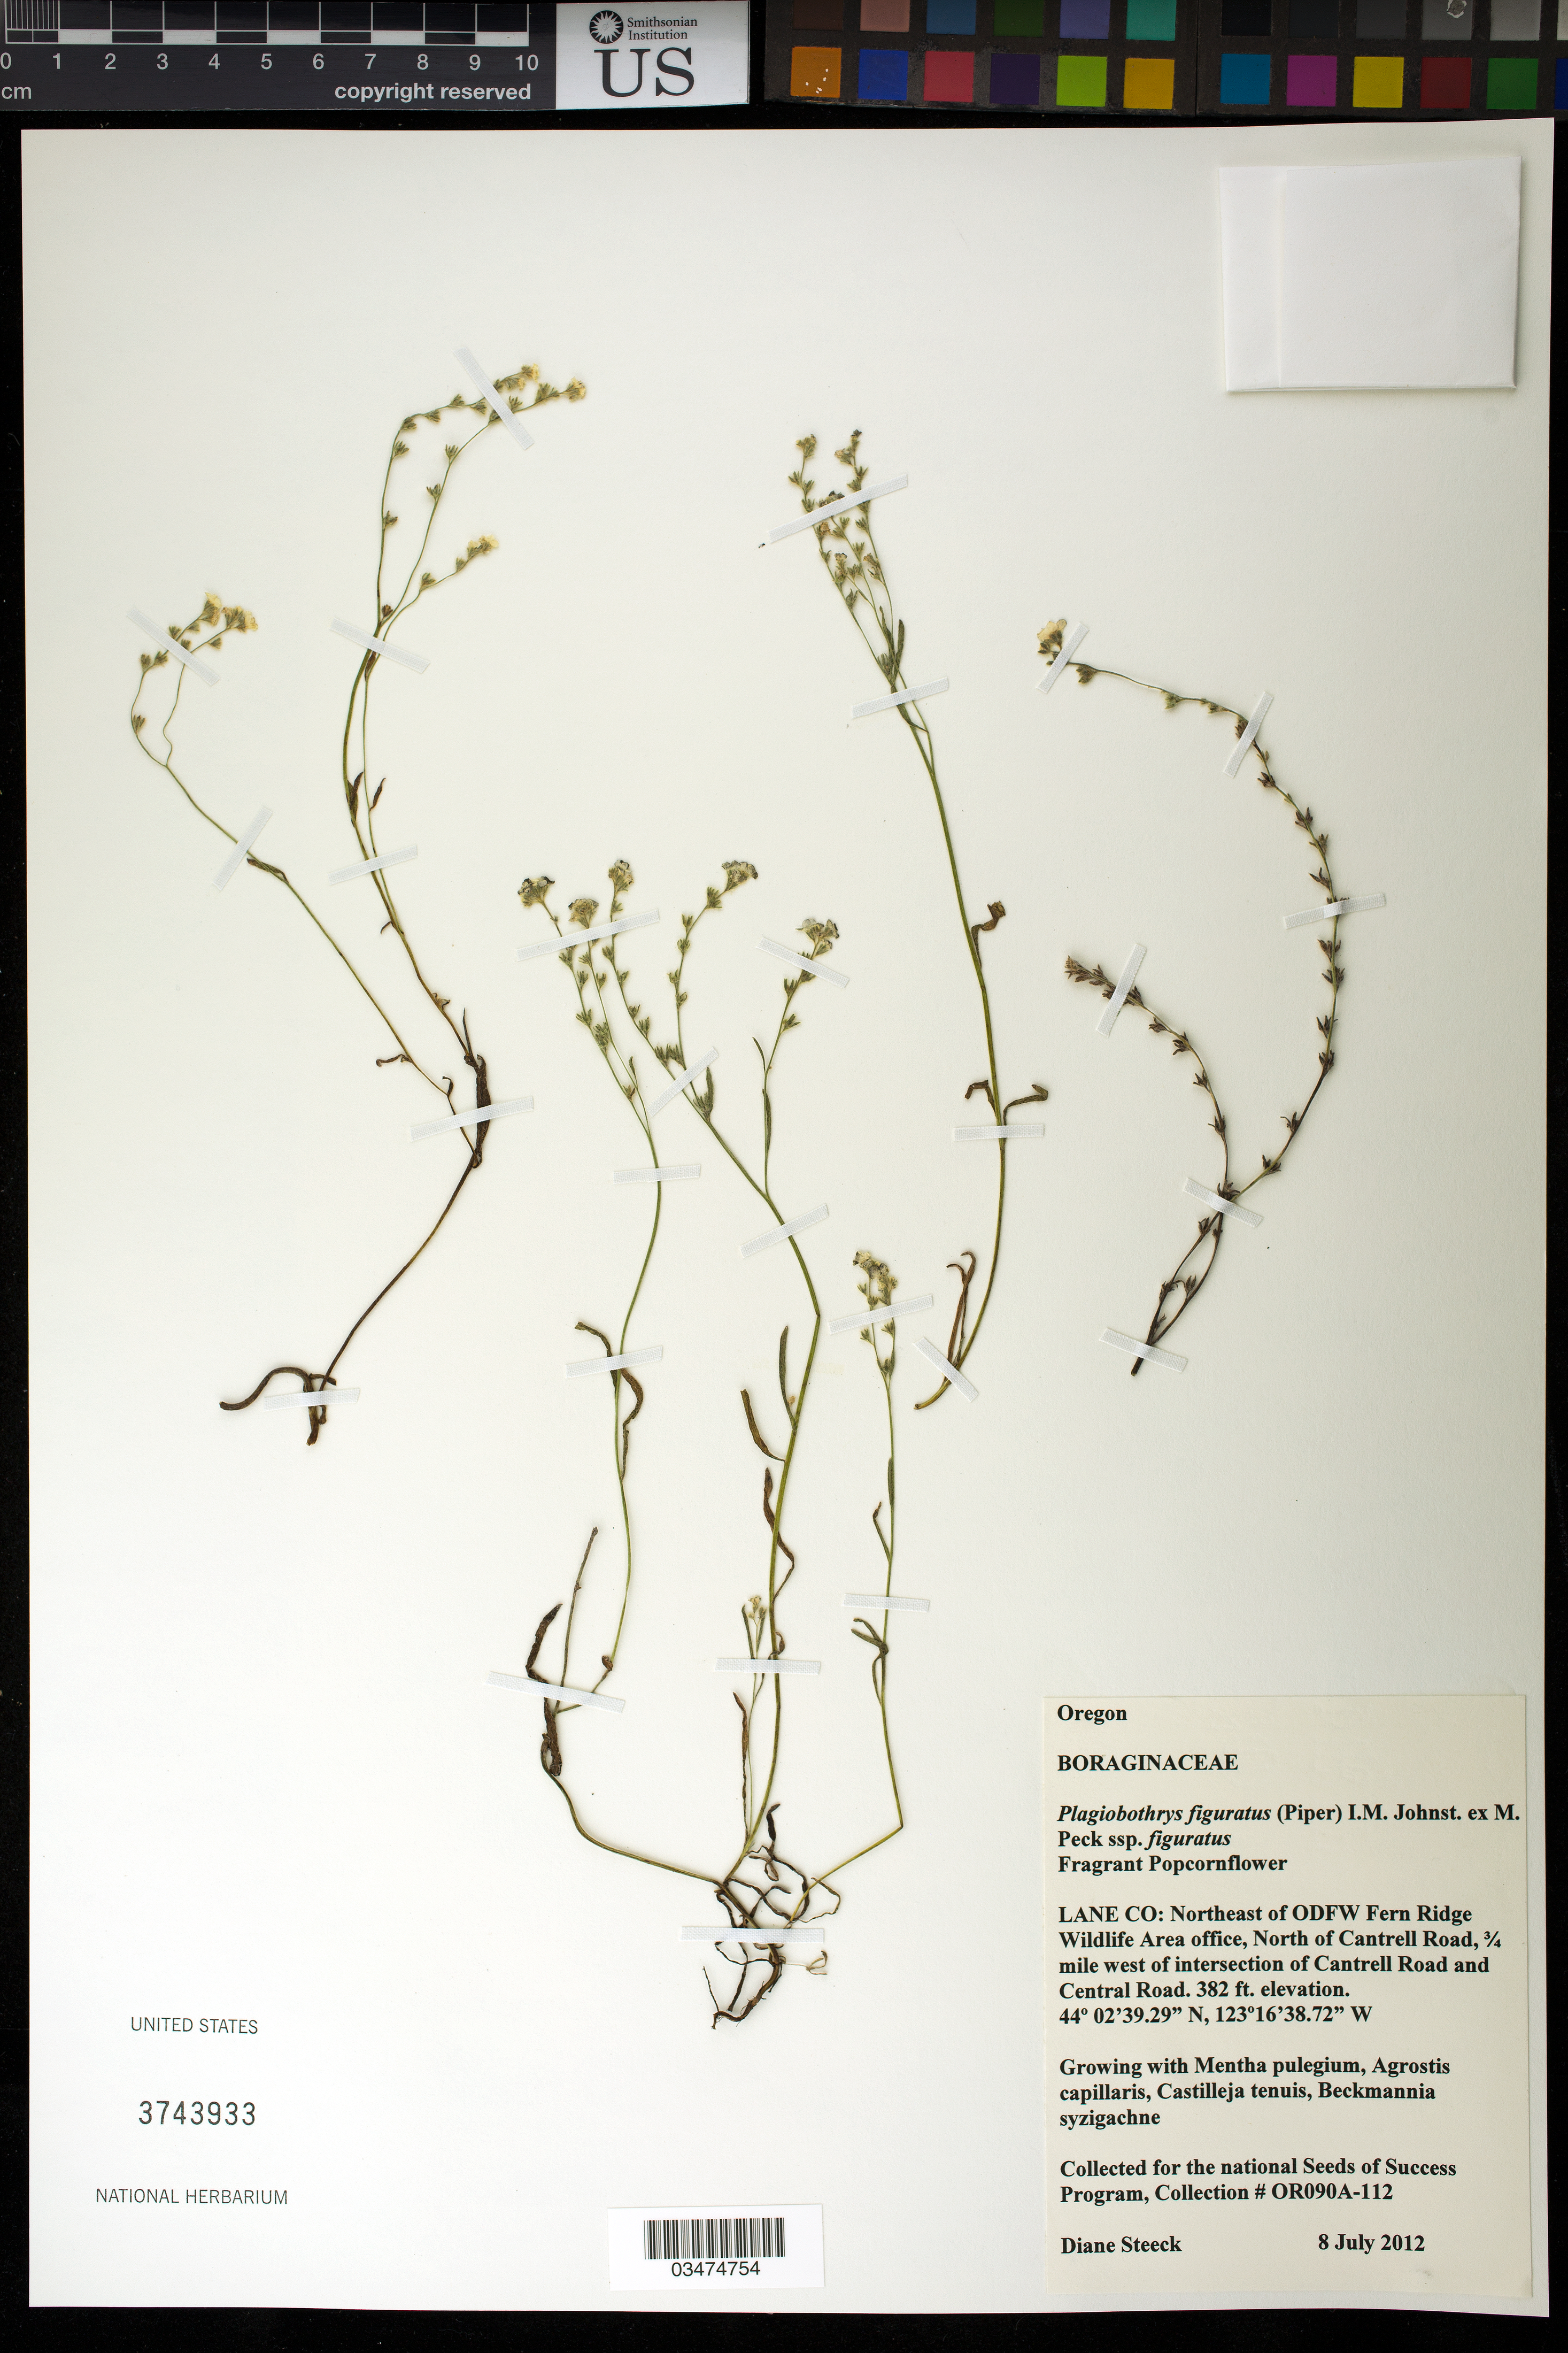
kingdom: Plantae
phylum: Tracheophyta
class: Magnoliopsida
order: Boraginales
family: Boraginaceae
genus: Plagiobothrys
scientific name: Plagiobothrys figuratus subsp. figuratus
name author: (Piper) I.M. Johnst. ex M. Peck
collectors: D. Steeck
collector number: OR090A-112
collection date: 2012-07-08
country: United States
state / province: Oregon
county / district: Lane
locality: NE of ODFW Fern Ridge Wildlife Area office, N of Cantrell Rd, 3/4 mi. W of intersection of Cantrell Rd and Central Rd.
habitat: With Mentha pulegium, Agrostis capillaris, Castilleja tenuis, Beckmannia syzigachne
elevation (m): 116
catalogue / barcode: US 3743933